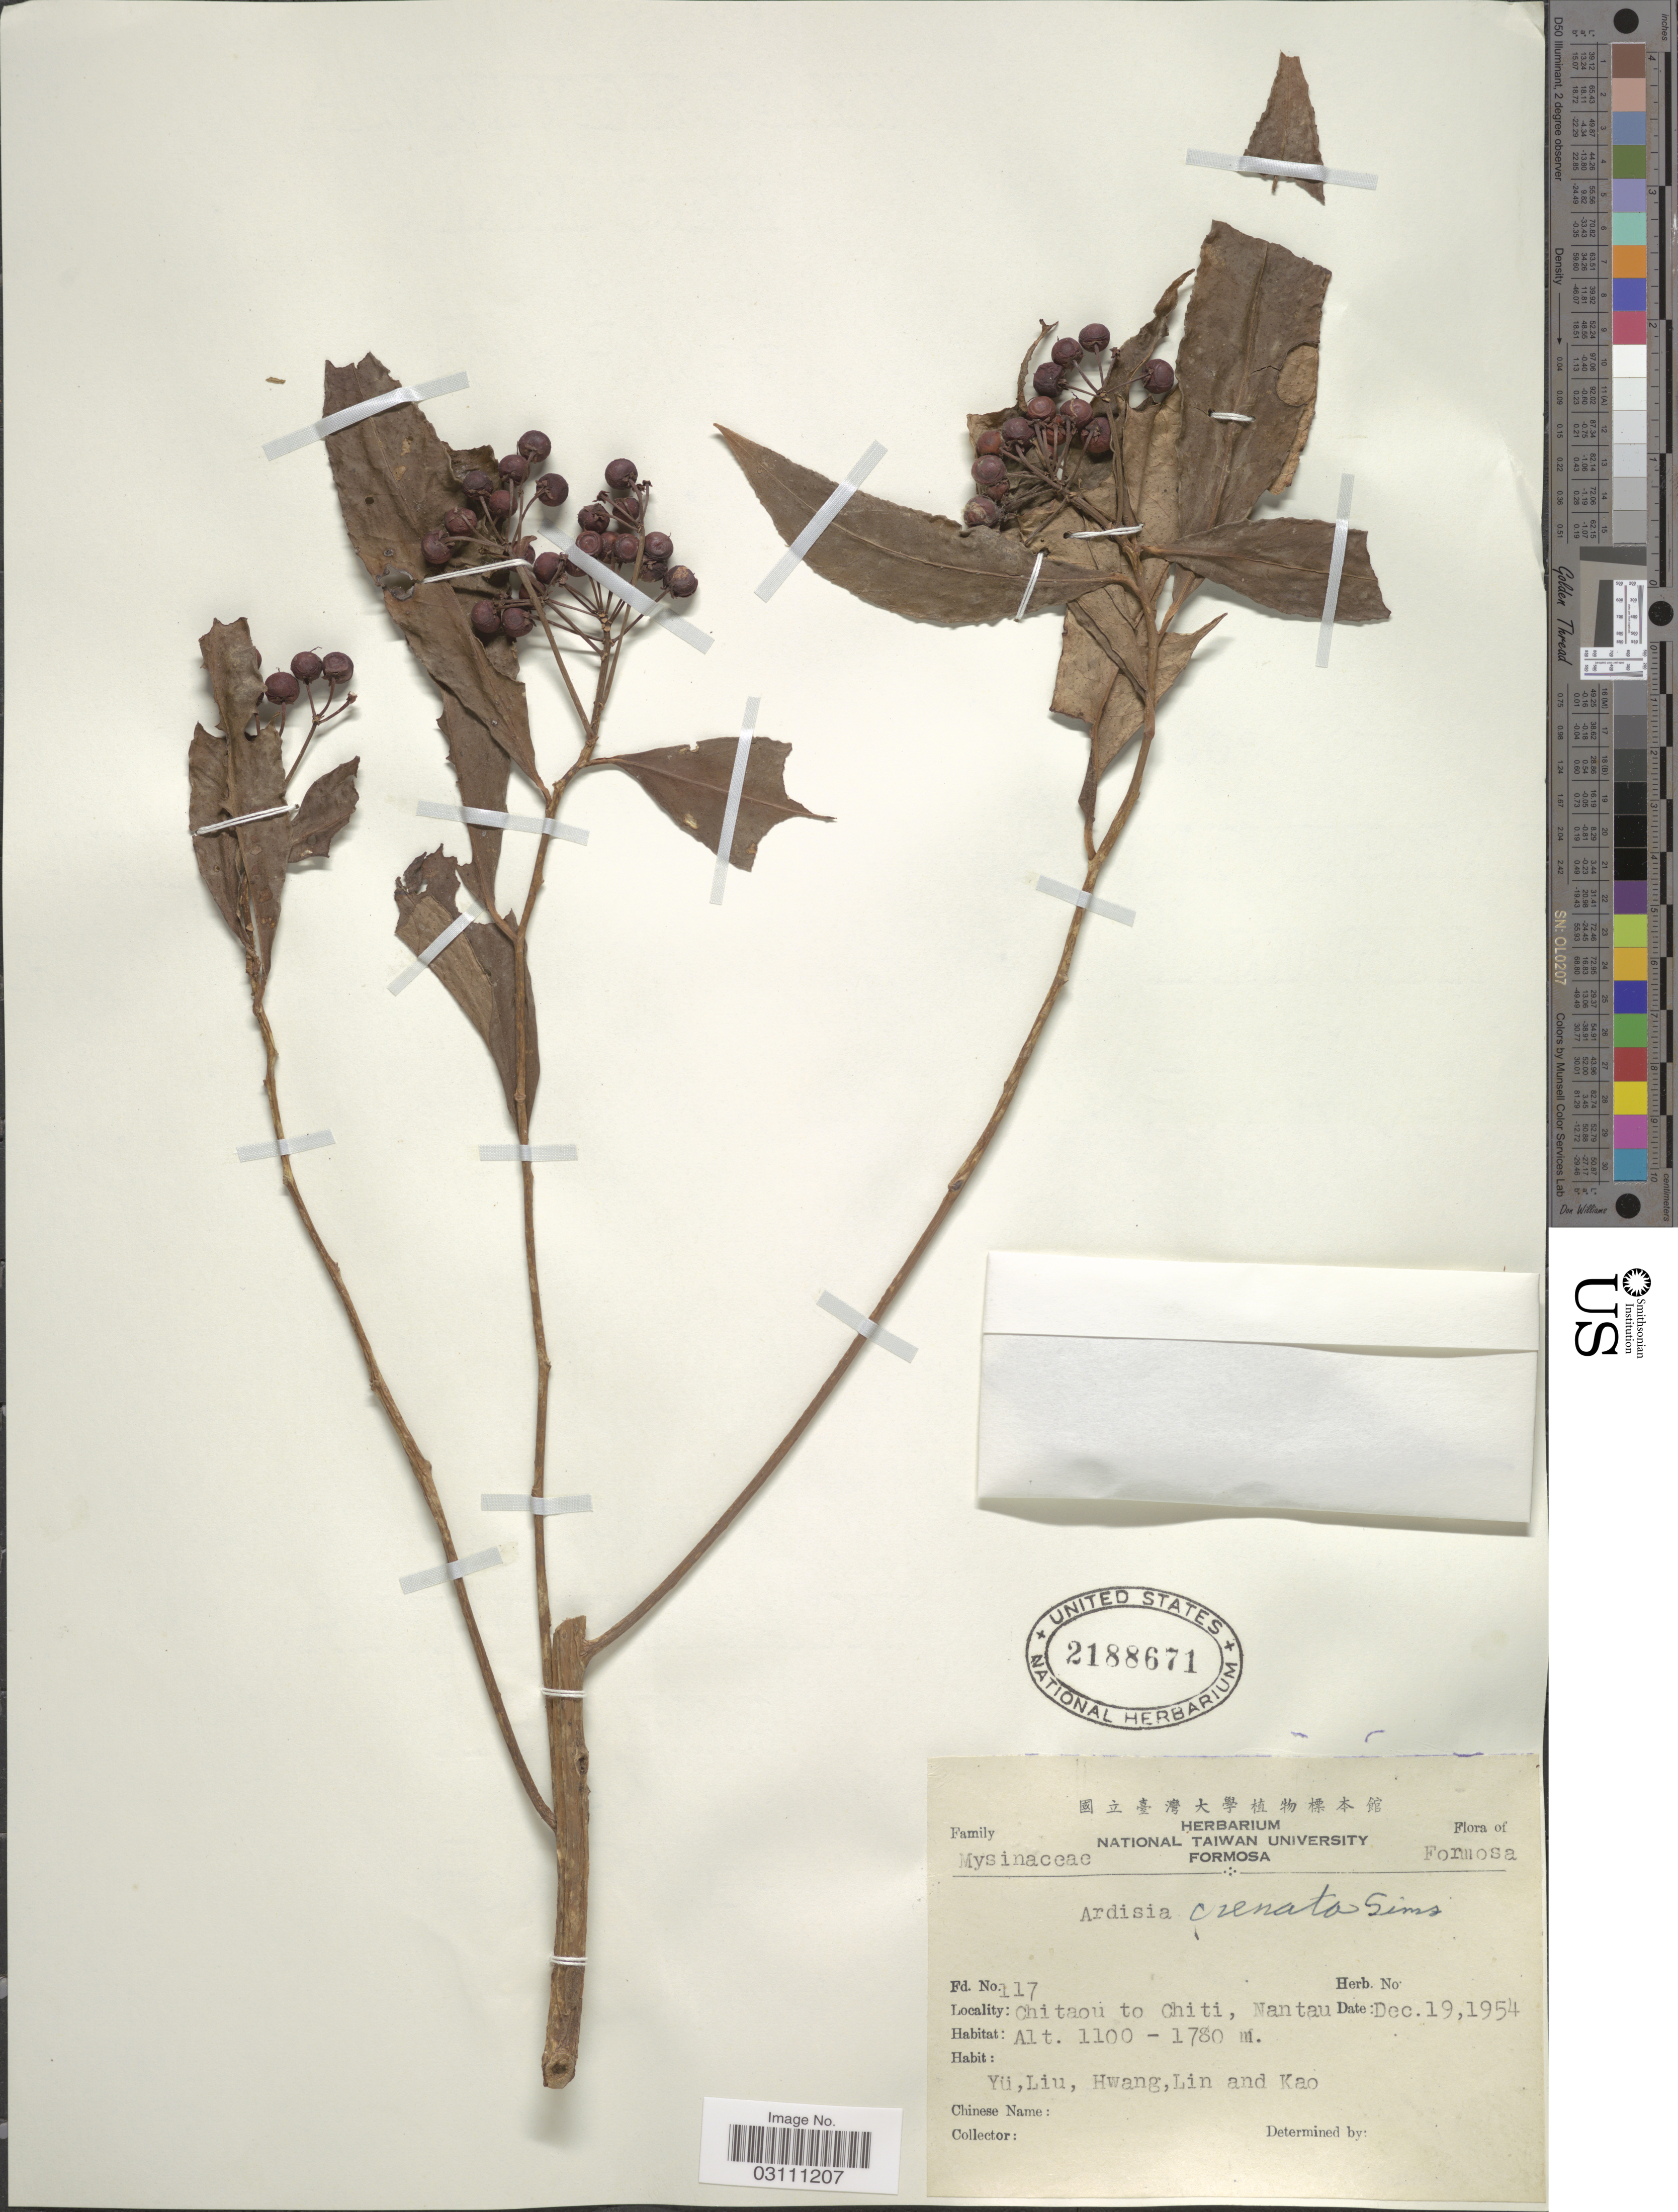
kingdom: Plantae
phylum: Tracheophyta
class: Magnoliopsida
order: Ericales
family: Primulaceae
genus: Ardisia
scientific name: Ardisia crenata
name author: Sims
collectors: Yu, Liu, Hwang, Lin & -. Kao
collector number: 117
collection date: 1954-12-19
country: Taiwan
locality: Formosa. Chitaou to Chiti, Nantau.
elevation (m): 1100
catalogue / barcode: US 2188671